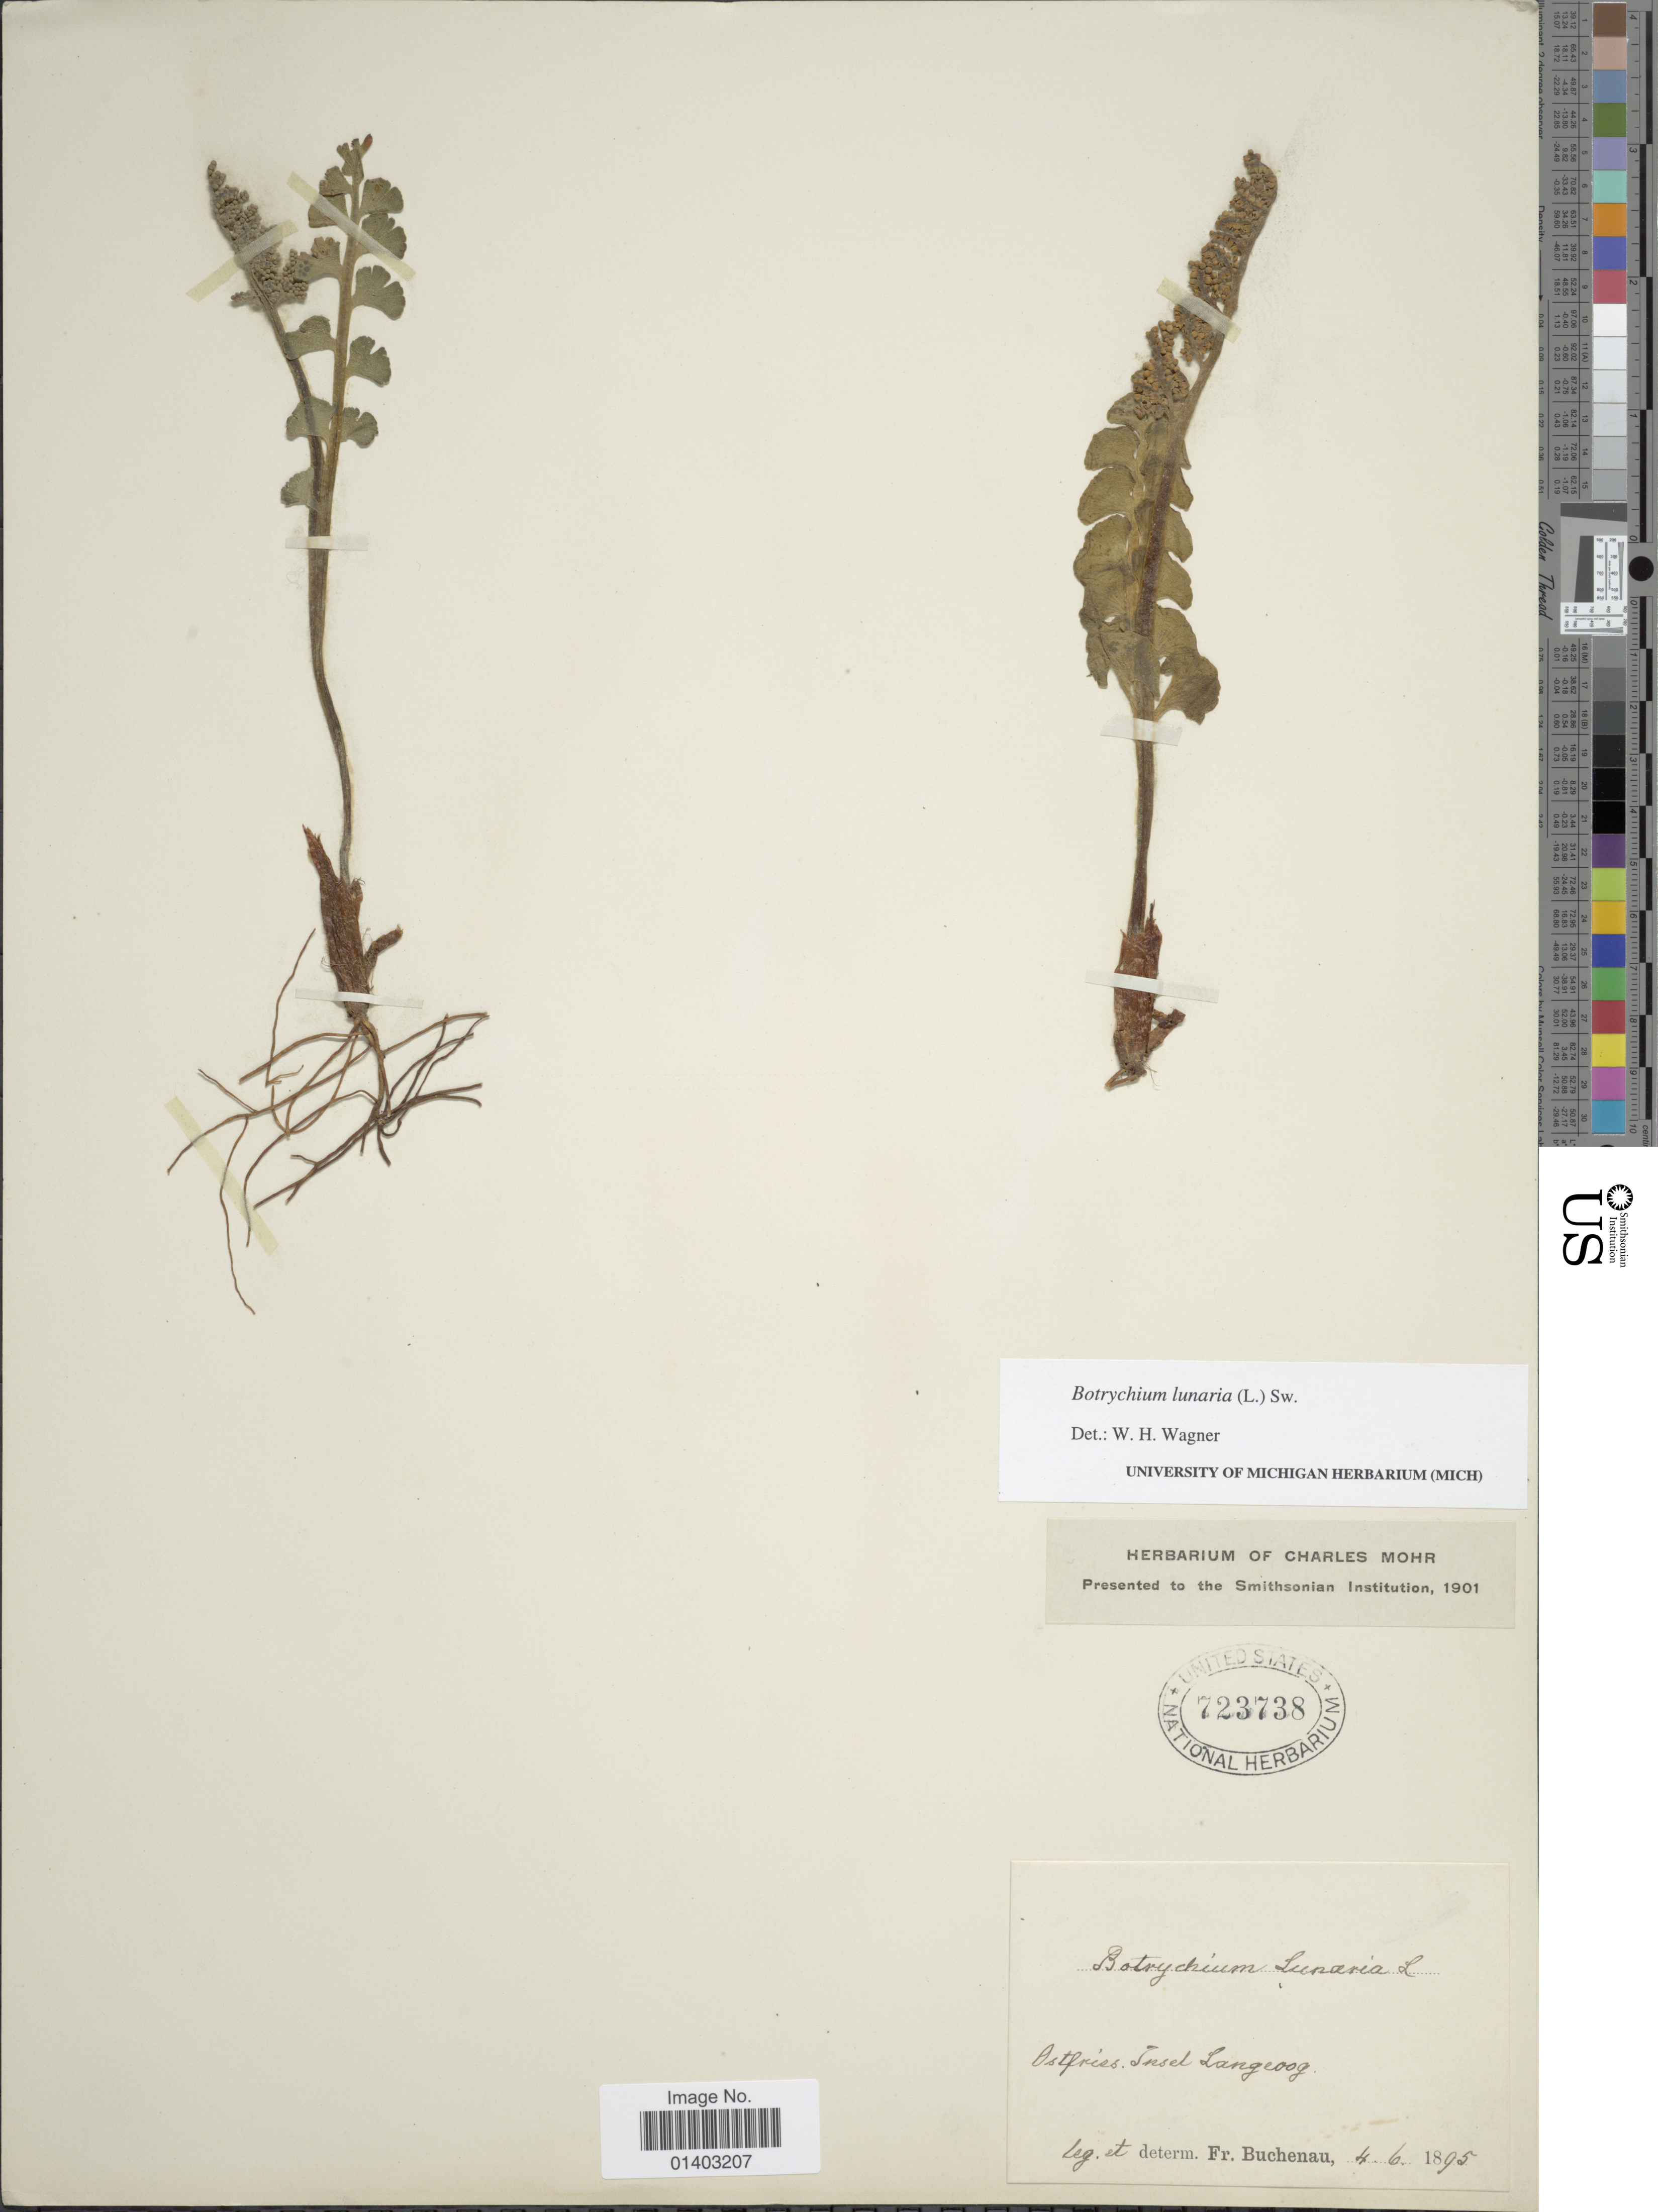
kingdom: Plantae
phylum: Tracheophyta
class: Polypodiopsida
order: Ophioglossales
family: Ophioglossaceae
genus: Botrychium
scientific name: Botrychium lunaria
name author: (L.) Sw.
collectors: F. Buchenau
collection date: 1895-06-04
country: Germany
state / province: Niedersachsen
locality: Ostfies, Insel Langeoog [interpreted]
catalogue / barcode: US 723738